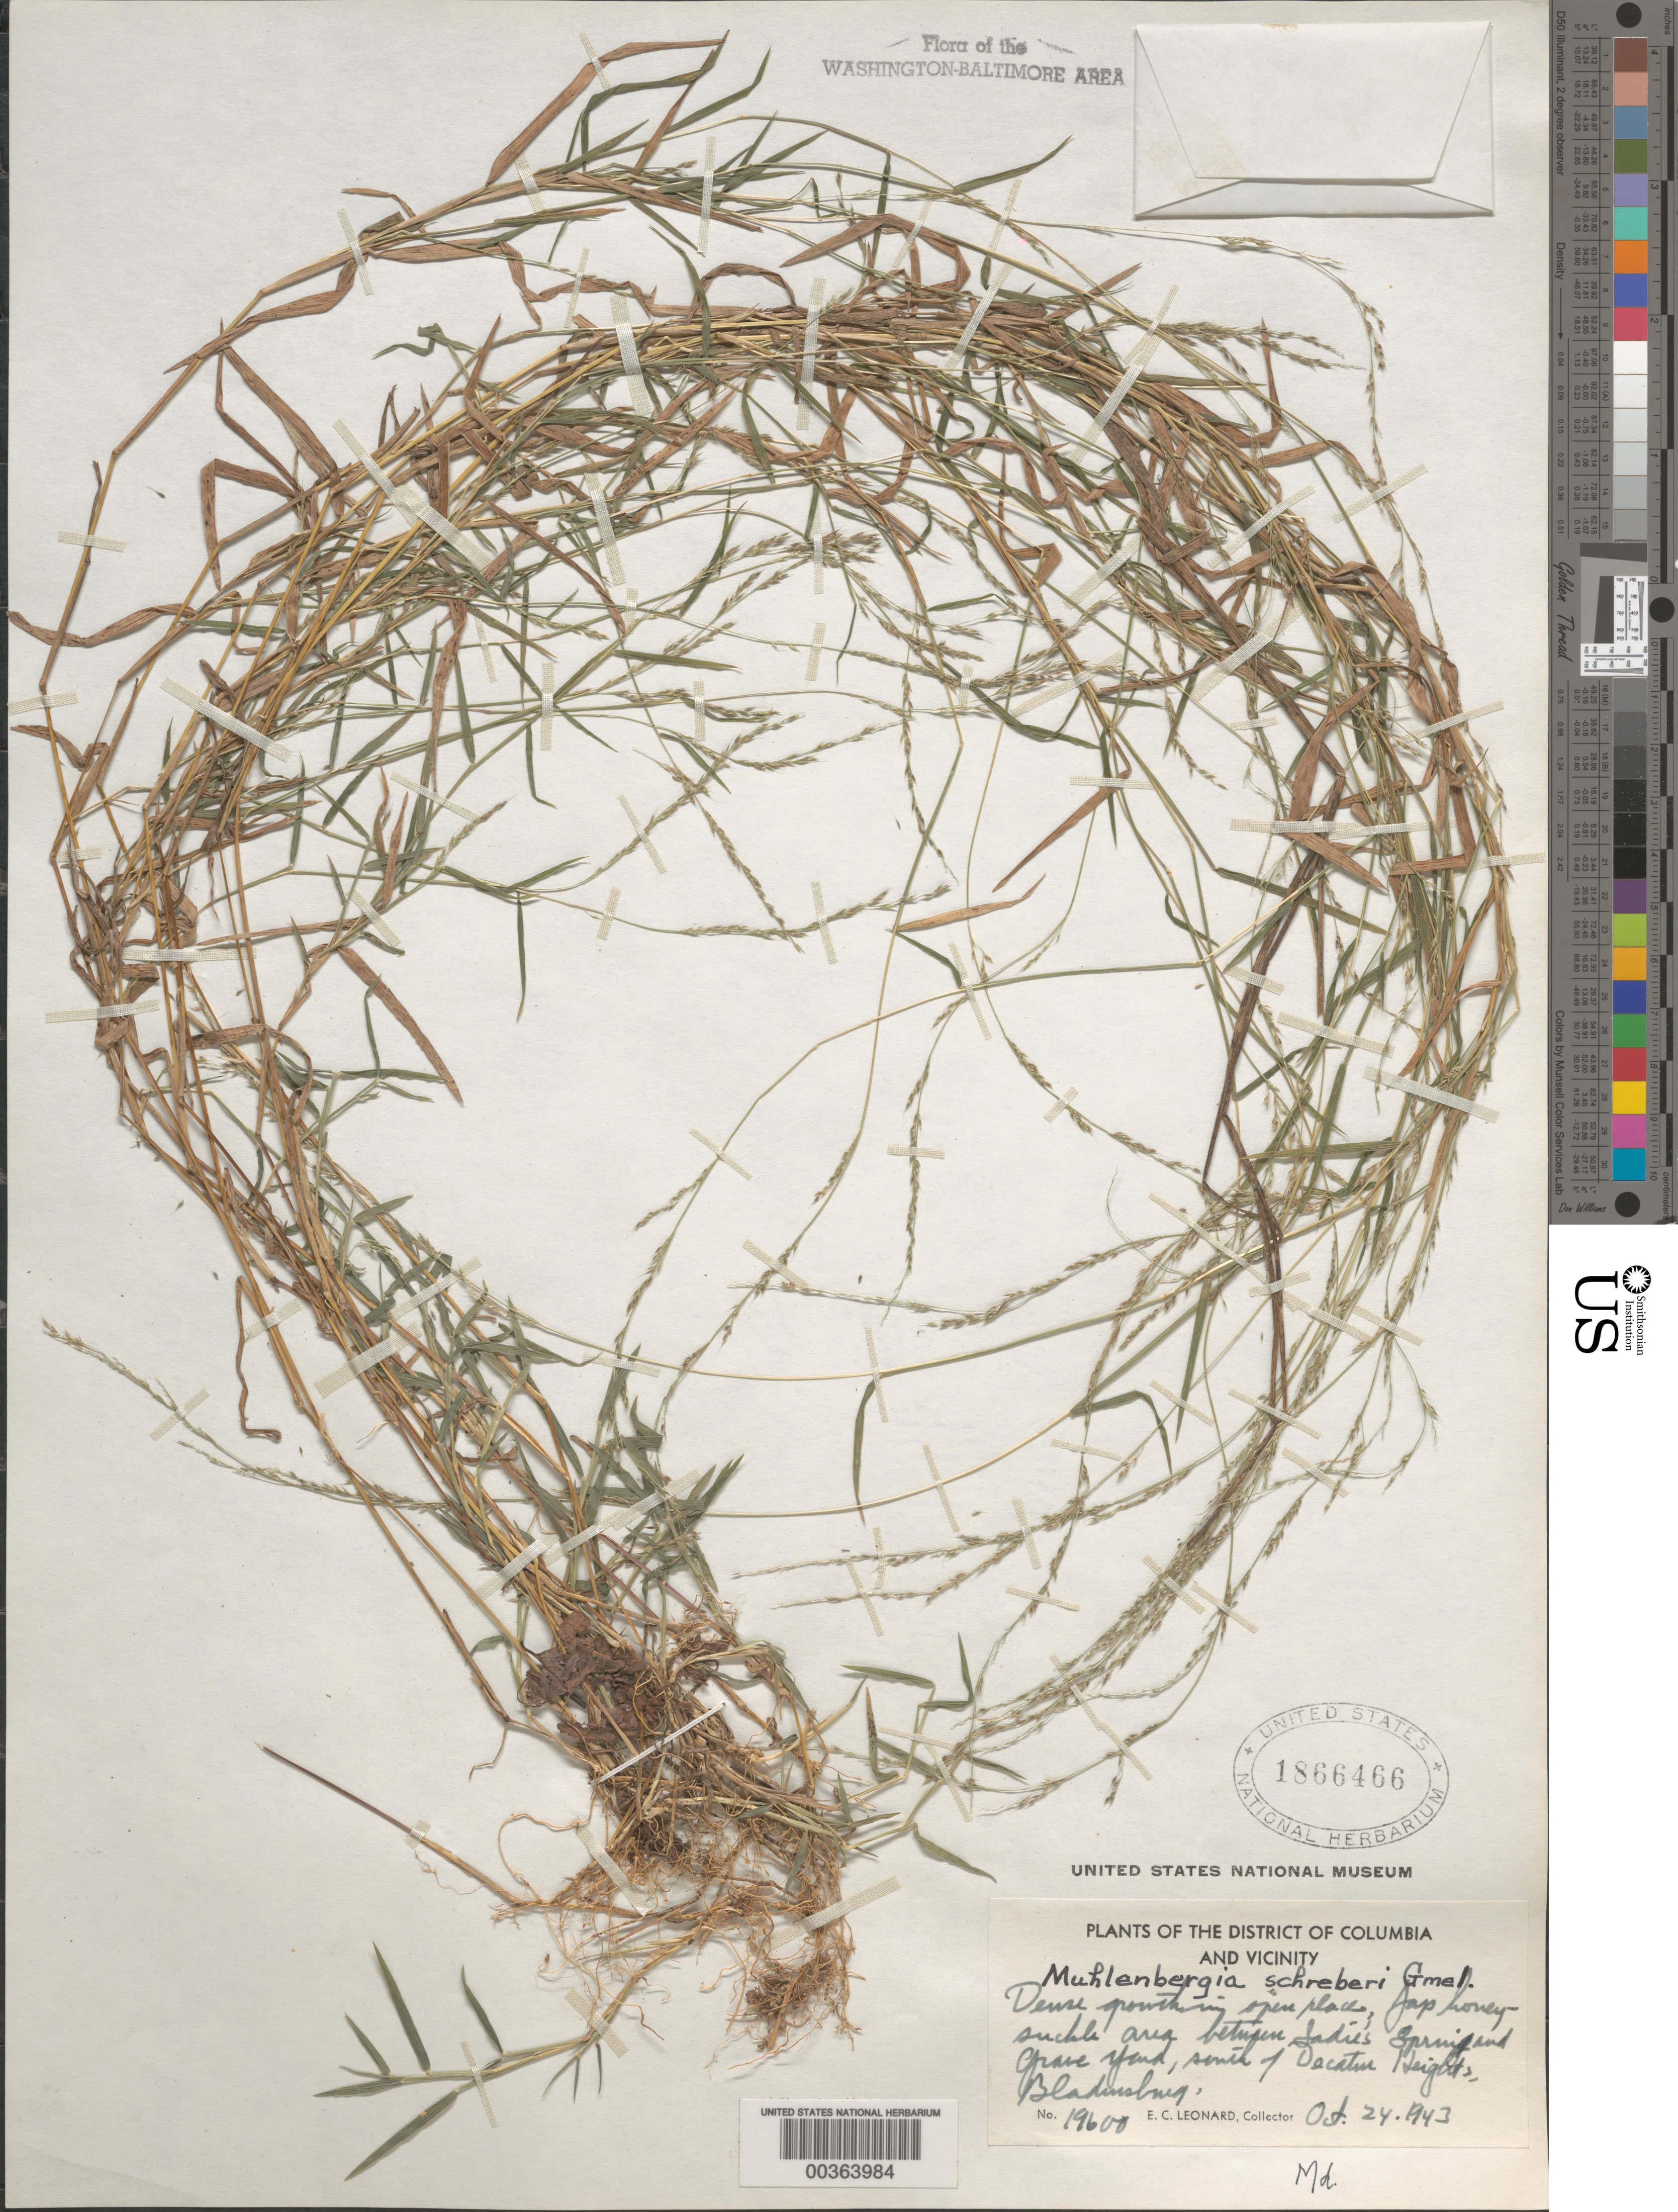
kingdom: Plantae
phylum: Tracheophyta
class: Liliopsida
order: Poales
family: Poaceae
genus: Muhlenbergia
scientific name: Muhlenbergia schreberi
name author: J.F. Gmel.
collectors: E. C. Leonard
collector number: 19600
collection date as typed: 24 Oct 1943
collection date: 1943-10-24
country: United States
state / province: Maryland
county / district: Prince George's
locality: South of Decatur Heights, Bladensburg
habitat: In open places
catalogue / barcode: US 1866466